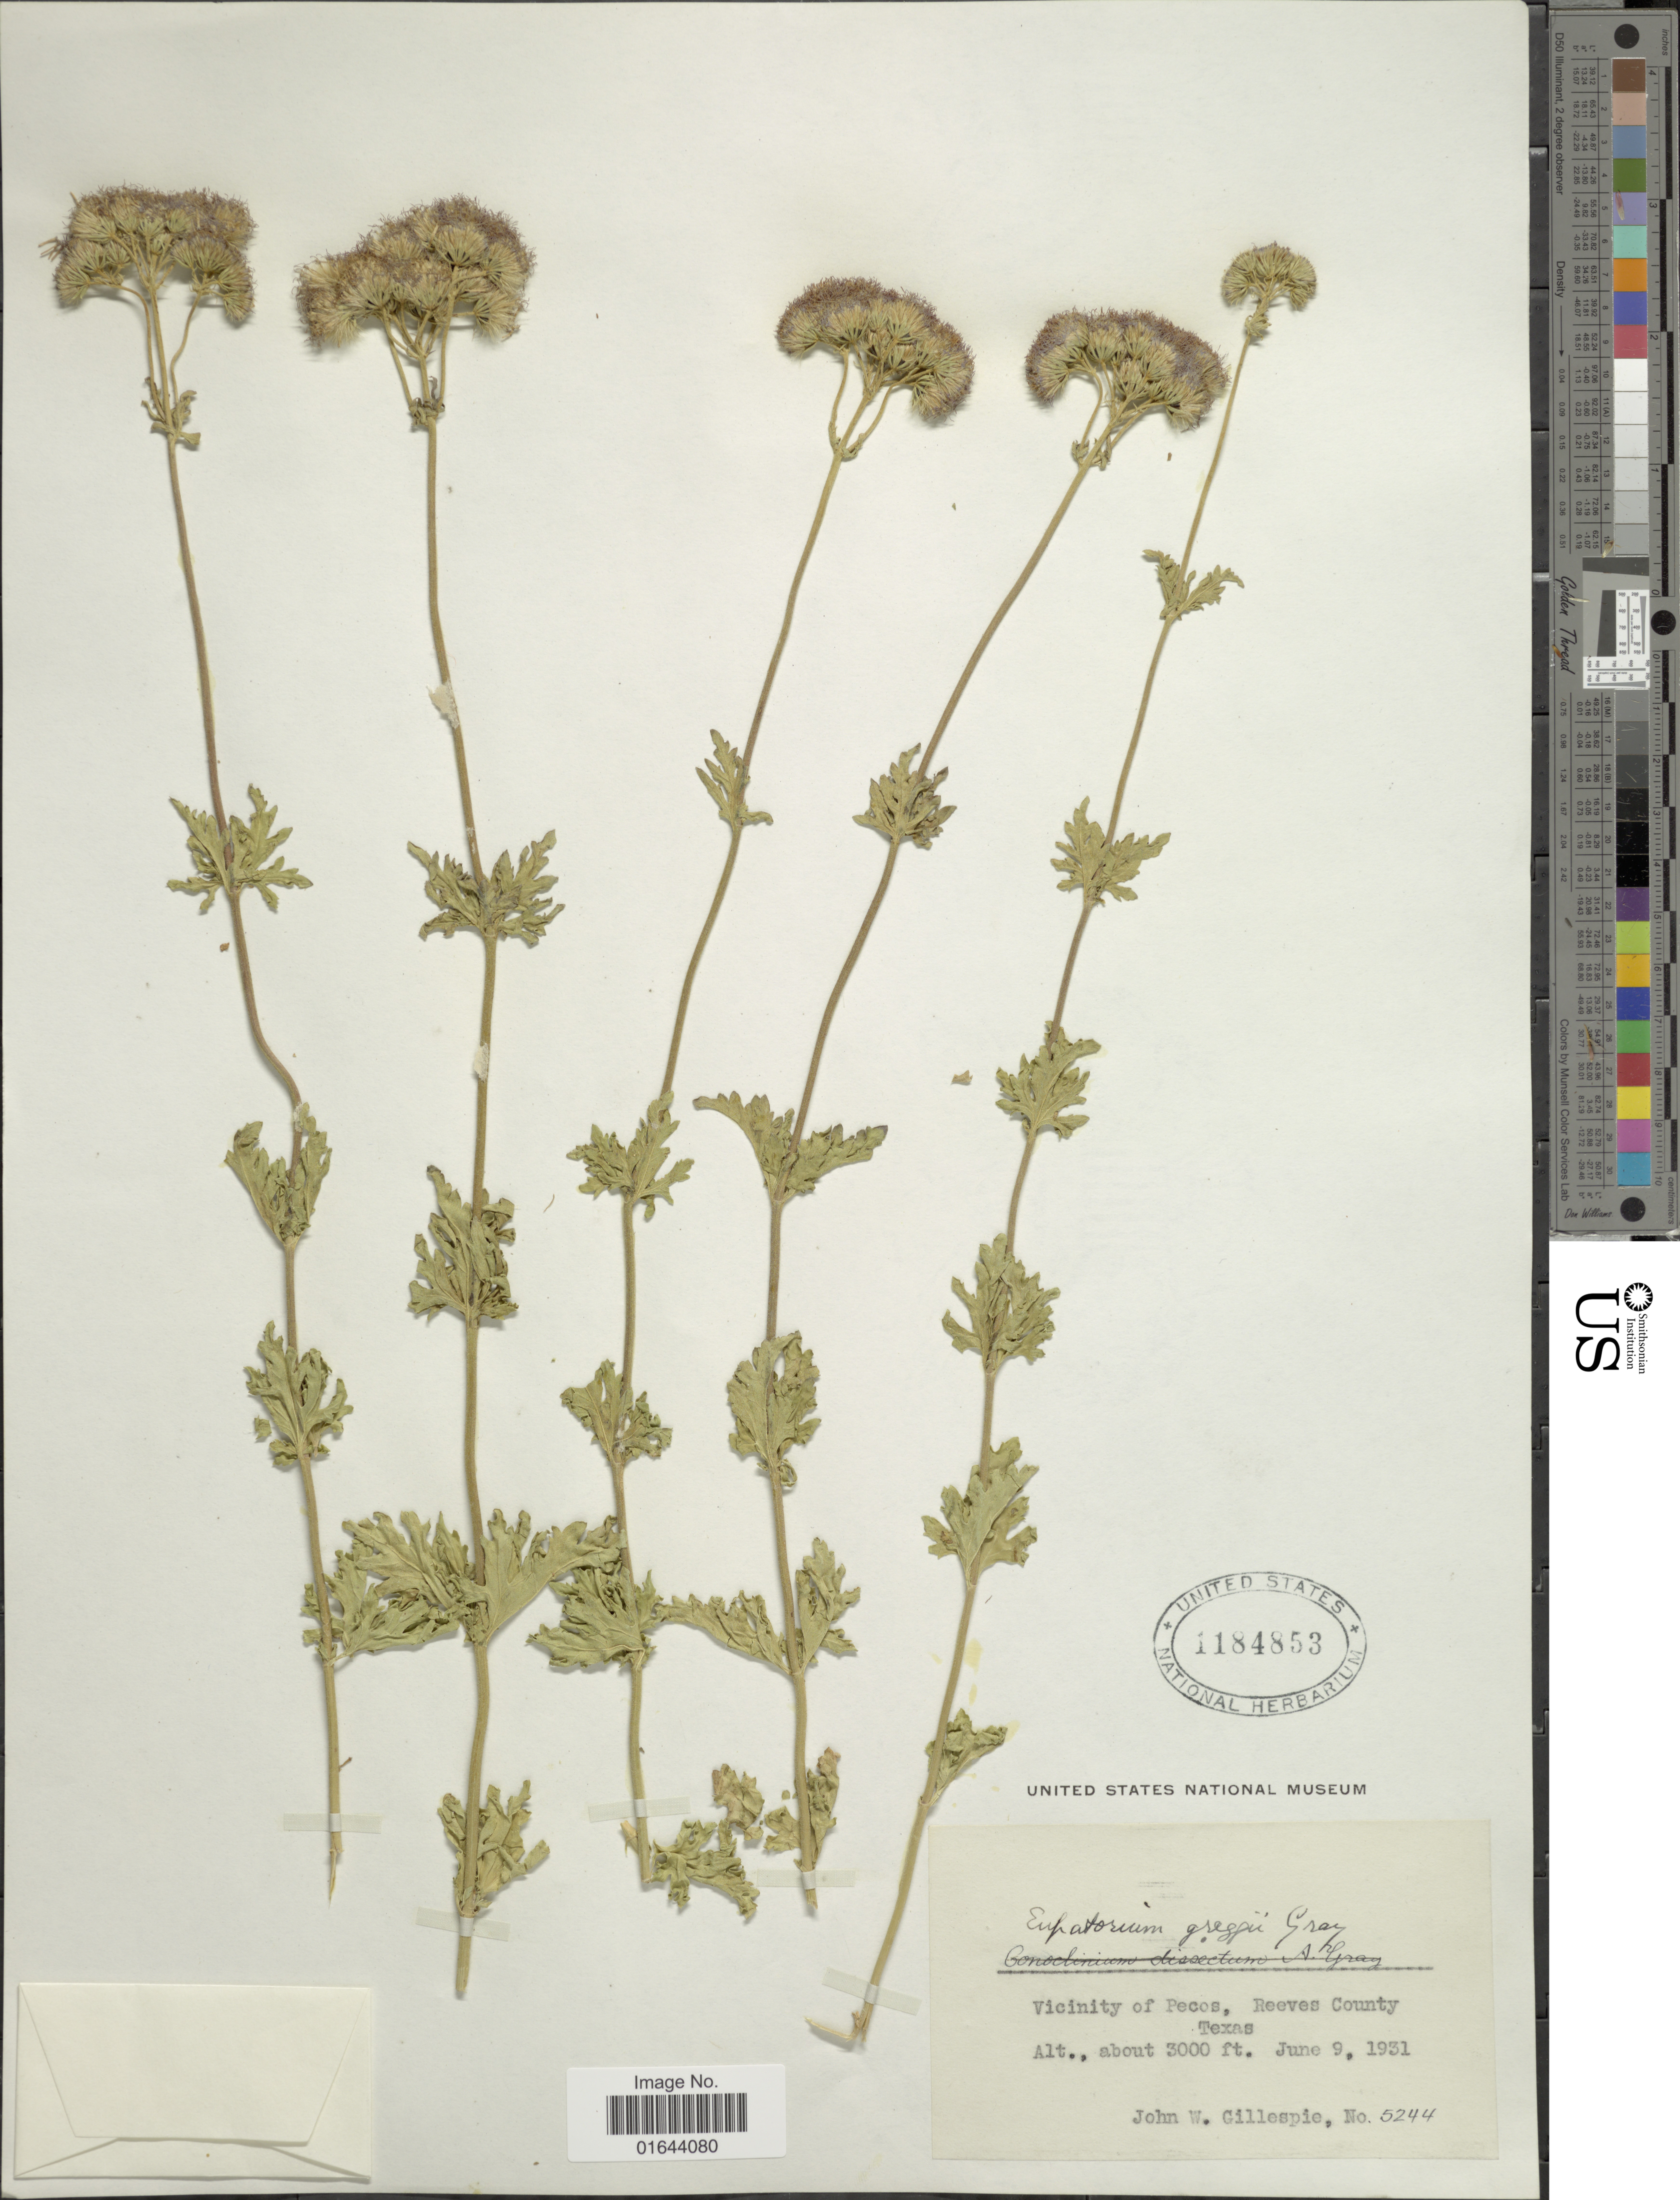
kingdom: Plantae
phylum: Tracheophyta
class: Magnoliopsida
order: Asterales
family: Asteraceae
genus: Conoclinium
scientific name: Conoclinium greggii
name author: (A. Gray) Small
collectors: J. W. Gillespie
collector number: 5244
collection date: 1931-06-09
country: United States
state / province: Texas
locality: Vicinity of Pecos, Reeves County. Texas.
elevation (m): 914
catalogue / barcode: US 1184853